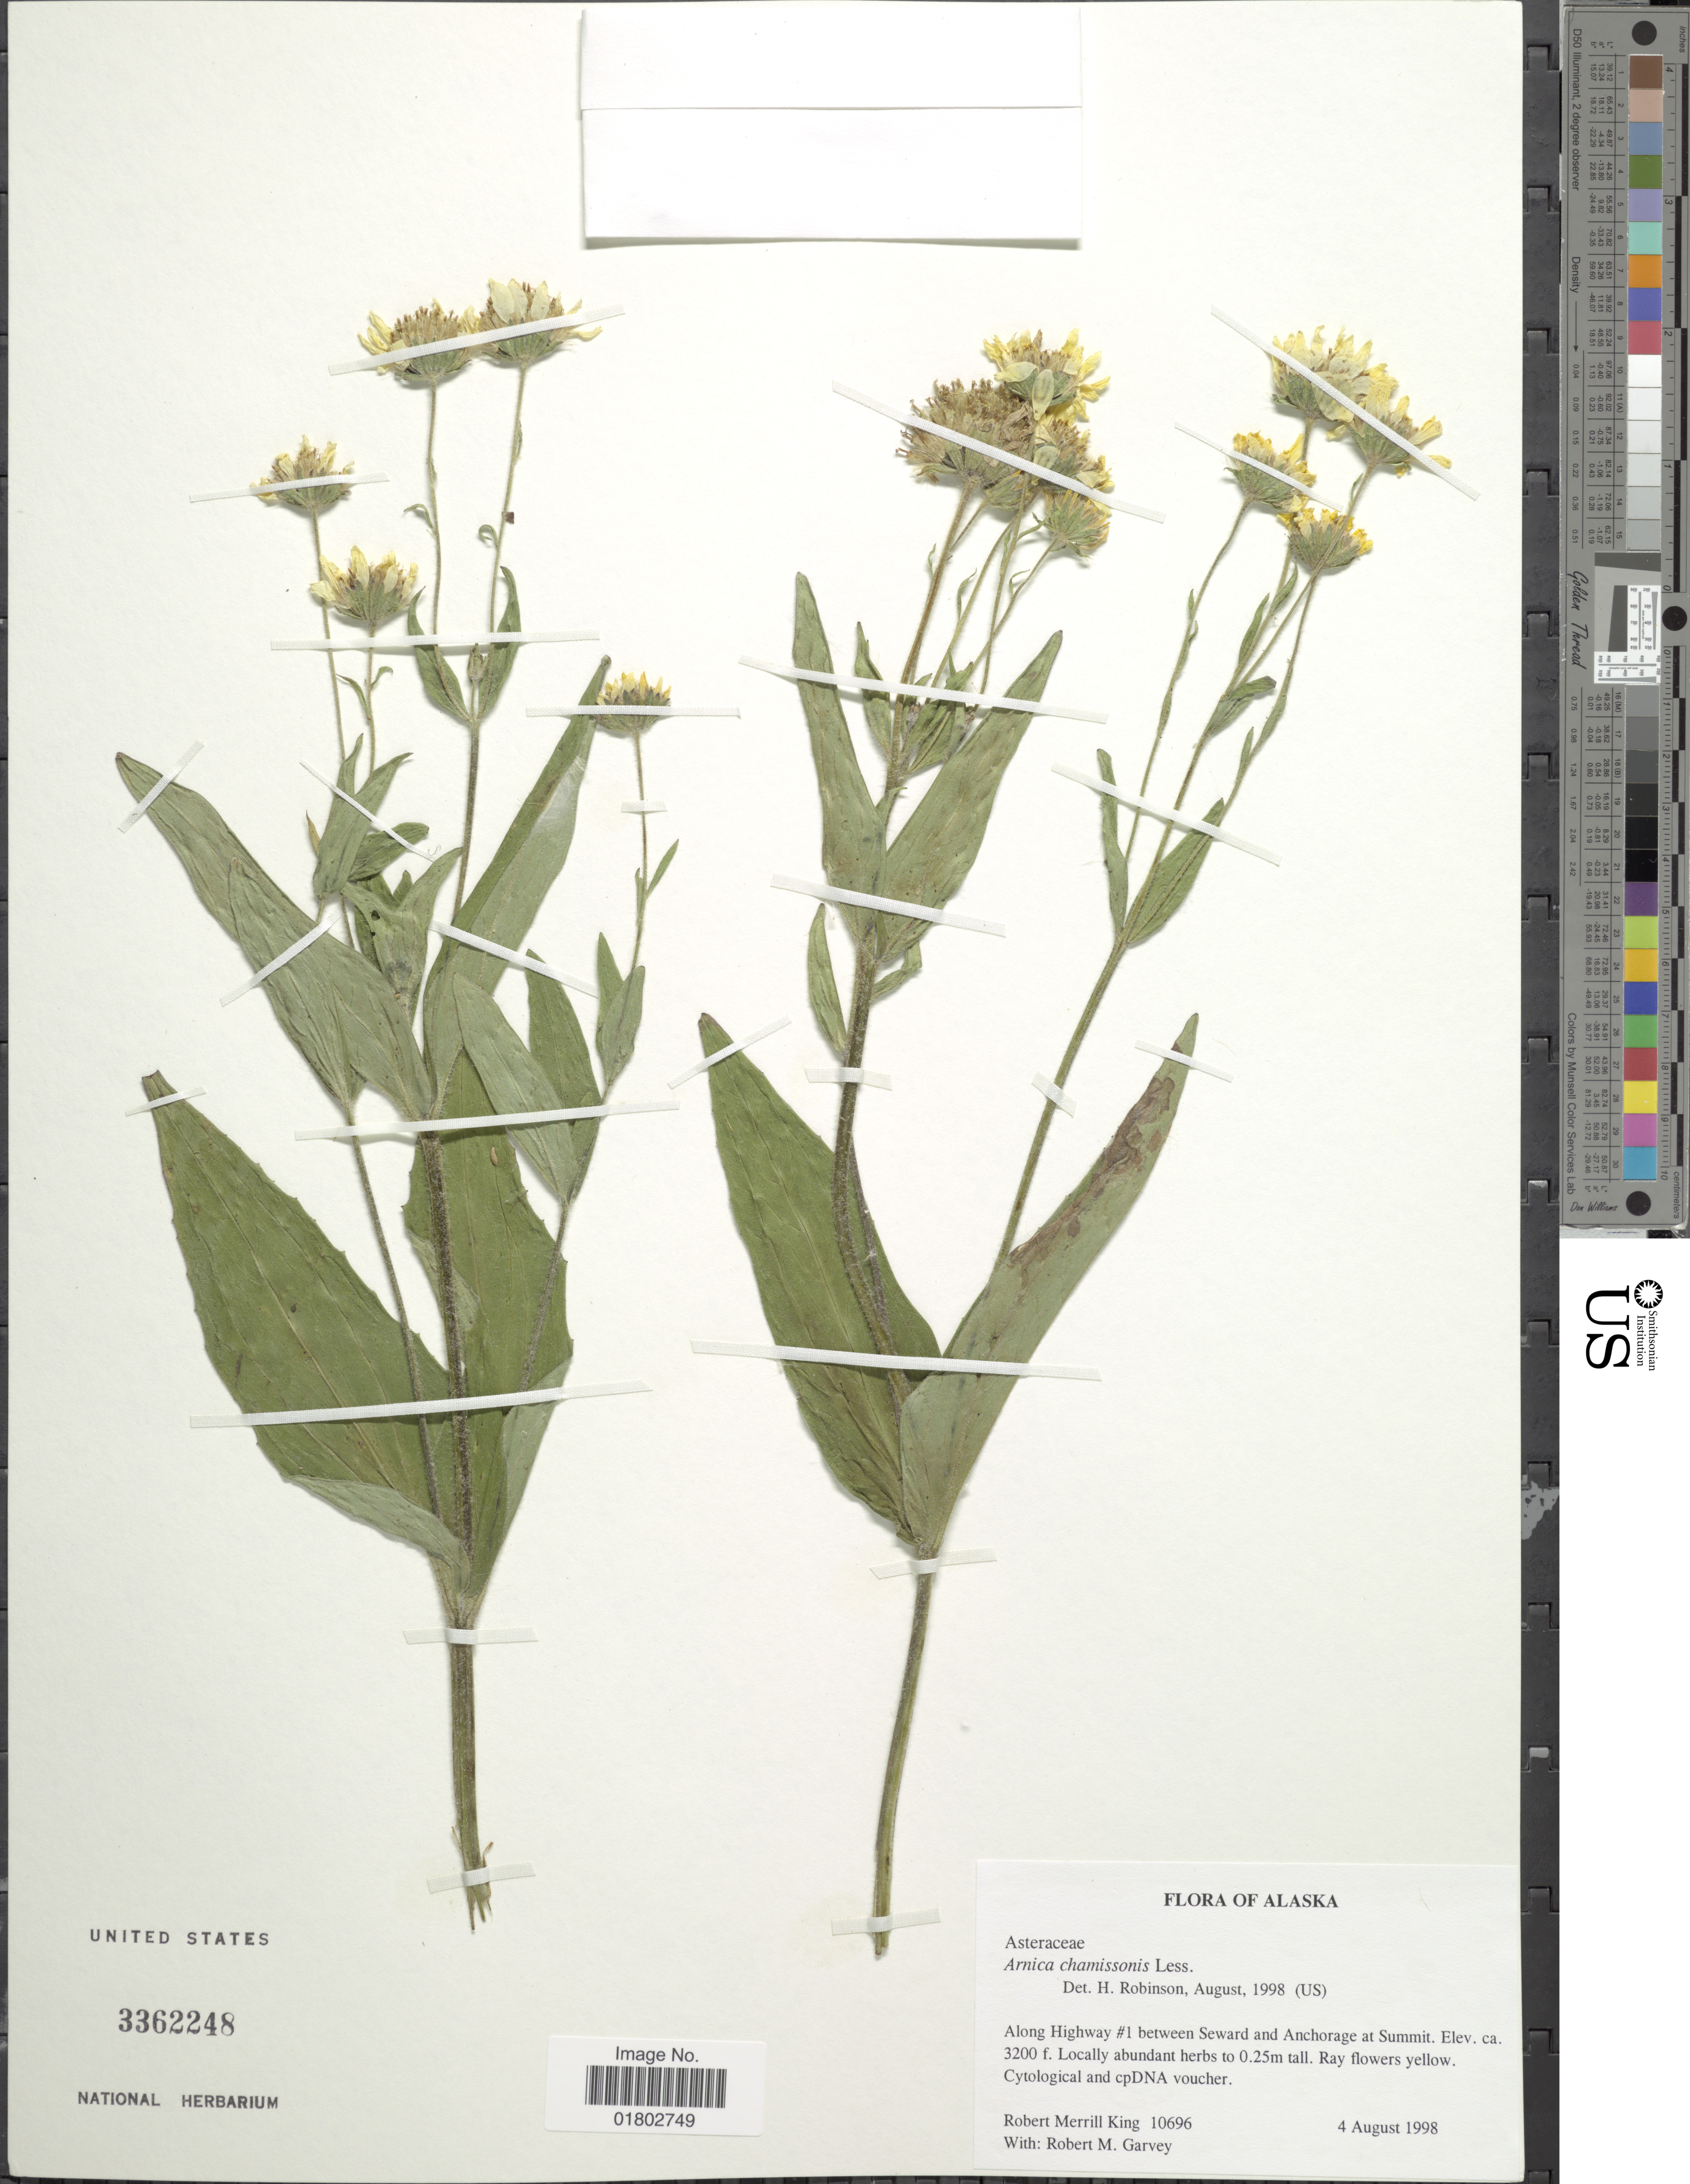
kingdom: Plantae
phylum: Tracheophyta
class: Magnoliopsida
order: Asterales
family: Asteraceae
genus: Arnica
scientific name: Arnica chamissonis subsp. genuina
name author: Maguire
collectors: R. M. King & R. Garvey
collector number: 10696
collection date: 1998-08-04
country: United States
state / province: Alaska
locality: Along Highway #1 between Steward and Achorage at Summit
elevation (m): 975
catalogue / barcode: US 3362248